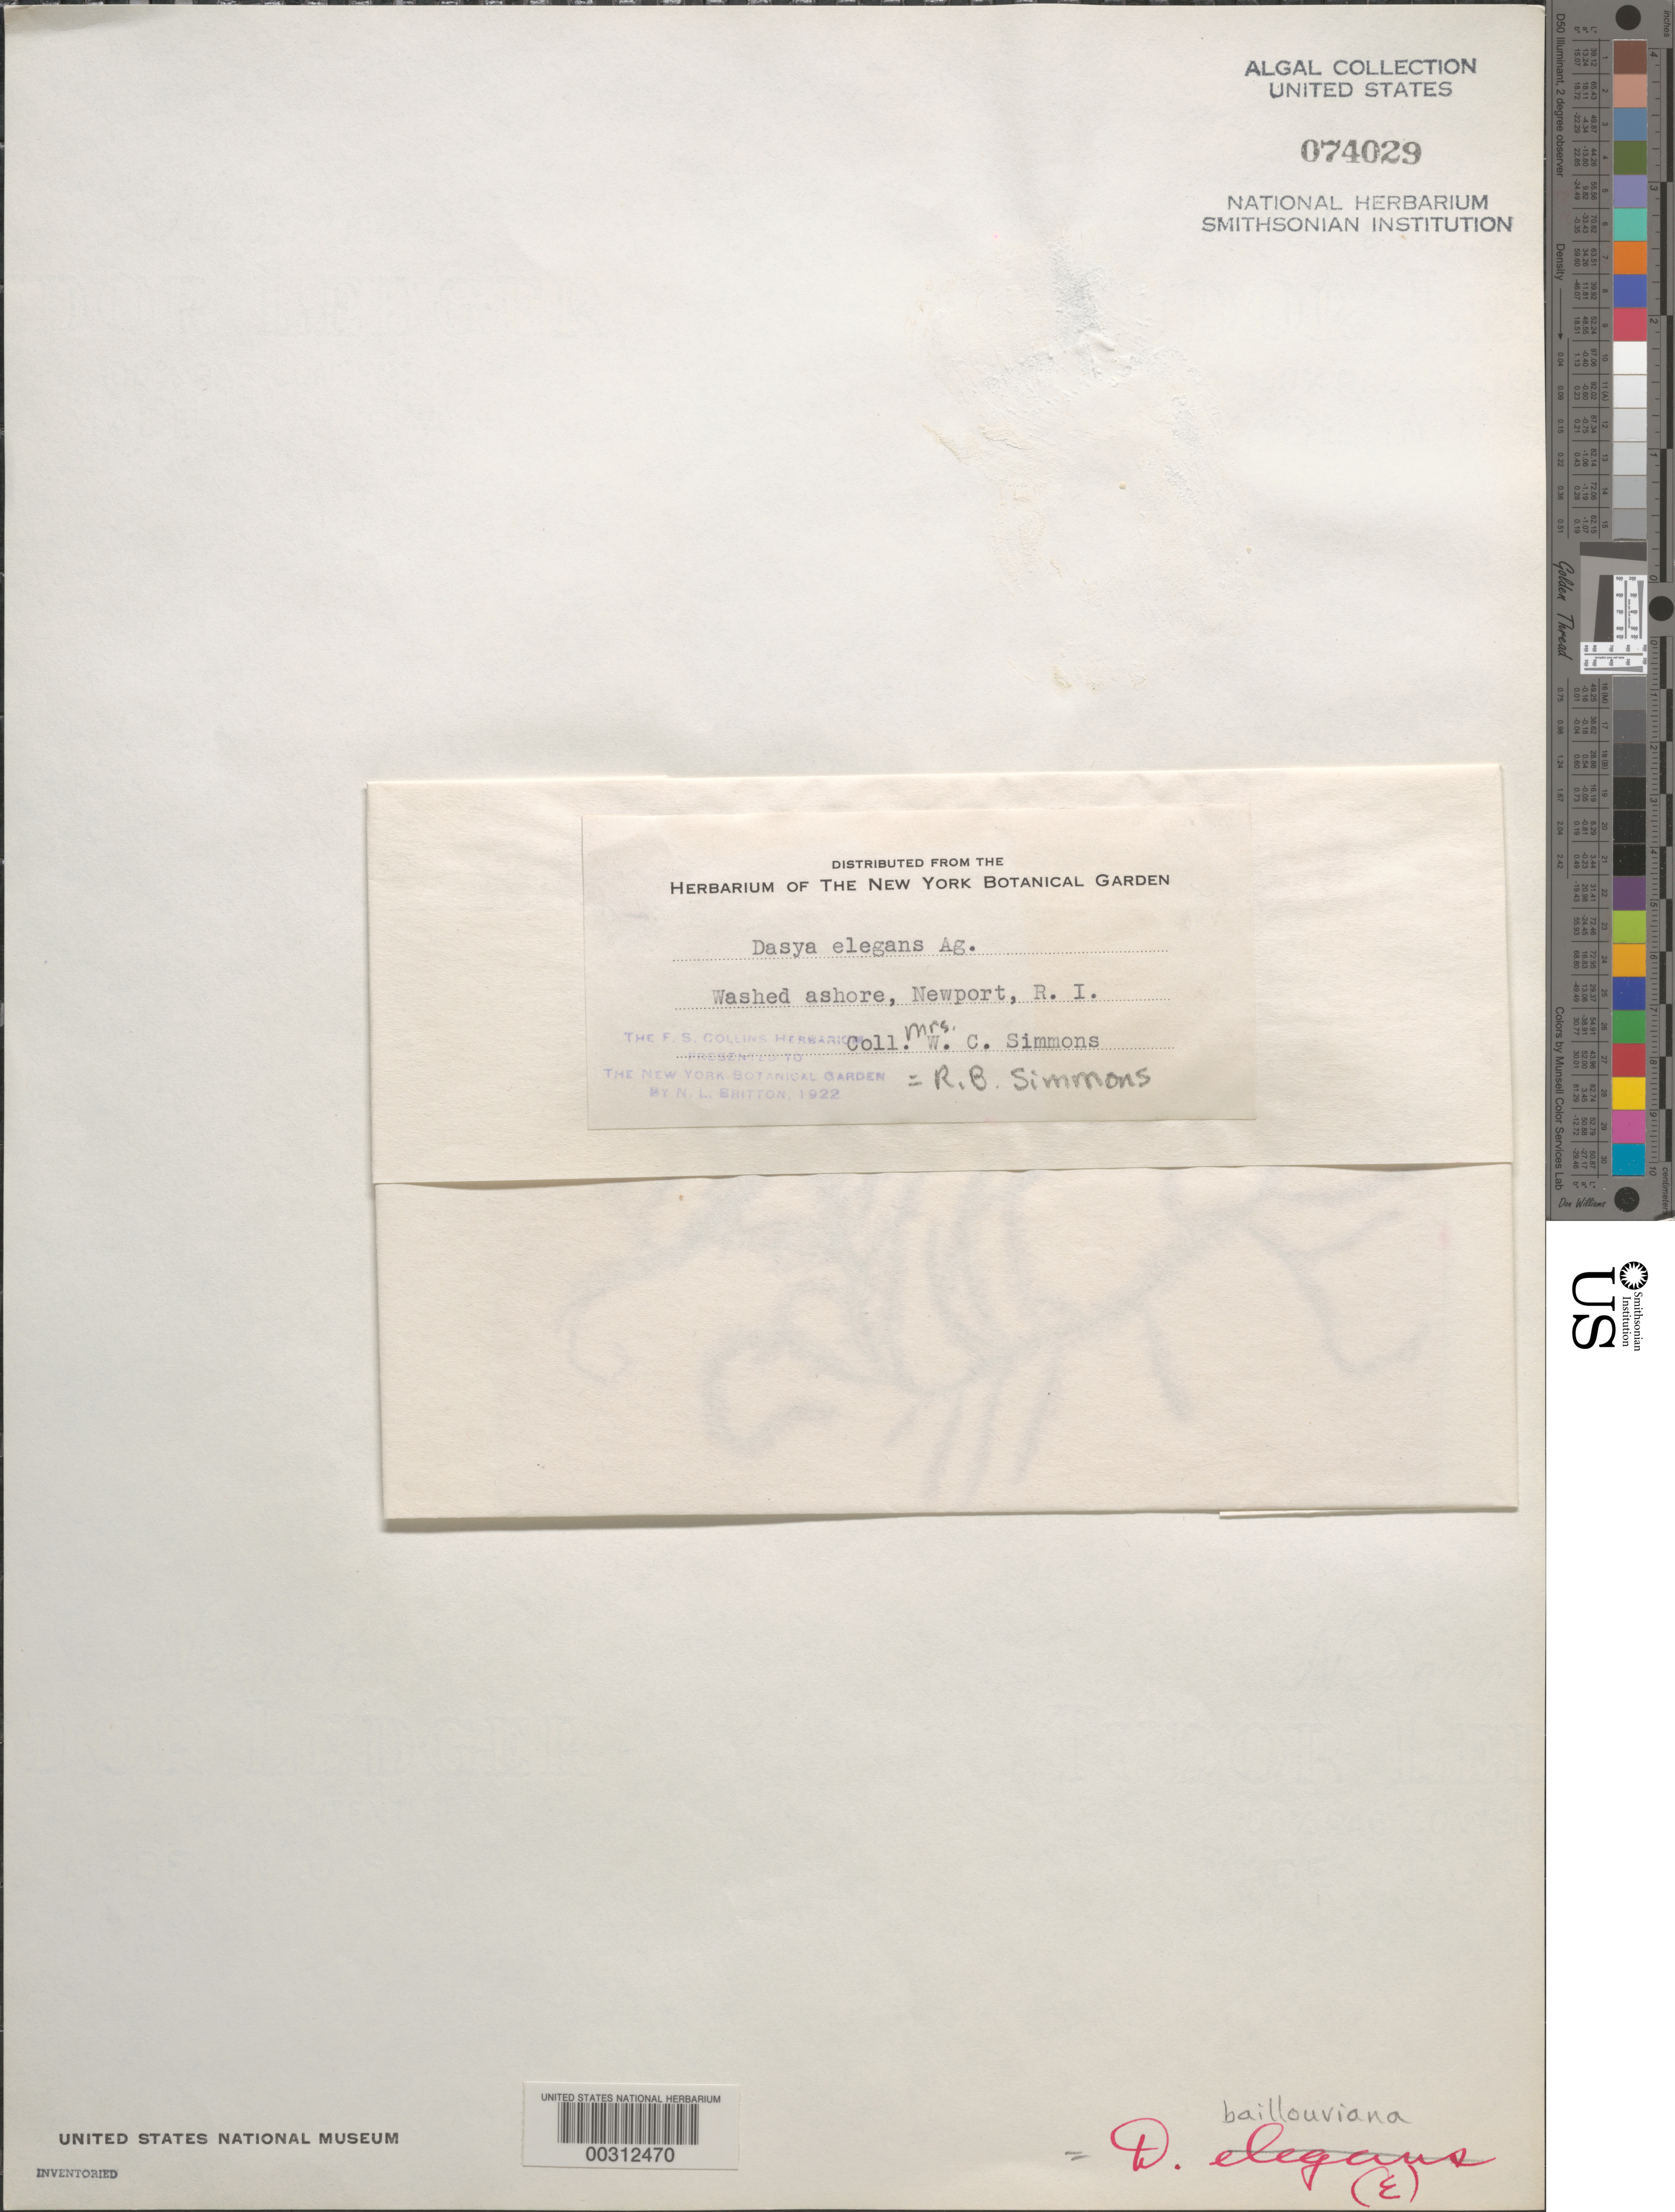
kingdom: Plantae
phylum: Rhodophyta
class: Florideophyceae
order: Ceramiales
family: Dasyaceae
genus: Dasya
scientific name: Dasya pedicellata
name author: (C. Agardh) C. Agardh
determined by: Algae name updating Project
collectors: R. B. Simmons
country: United States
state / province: Rhode Island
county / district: Newport County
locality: Newport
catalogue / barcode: US 74029